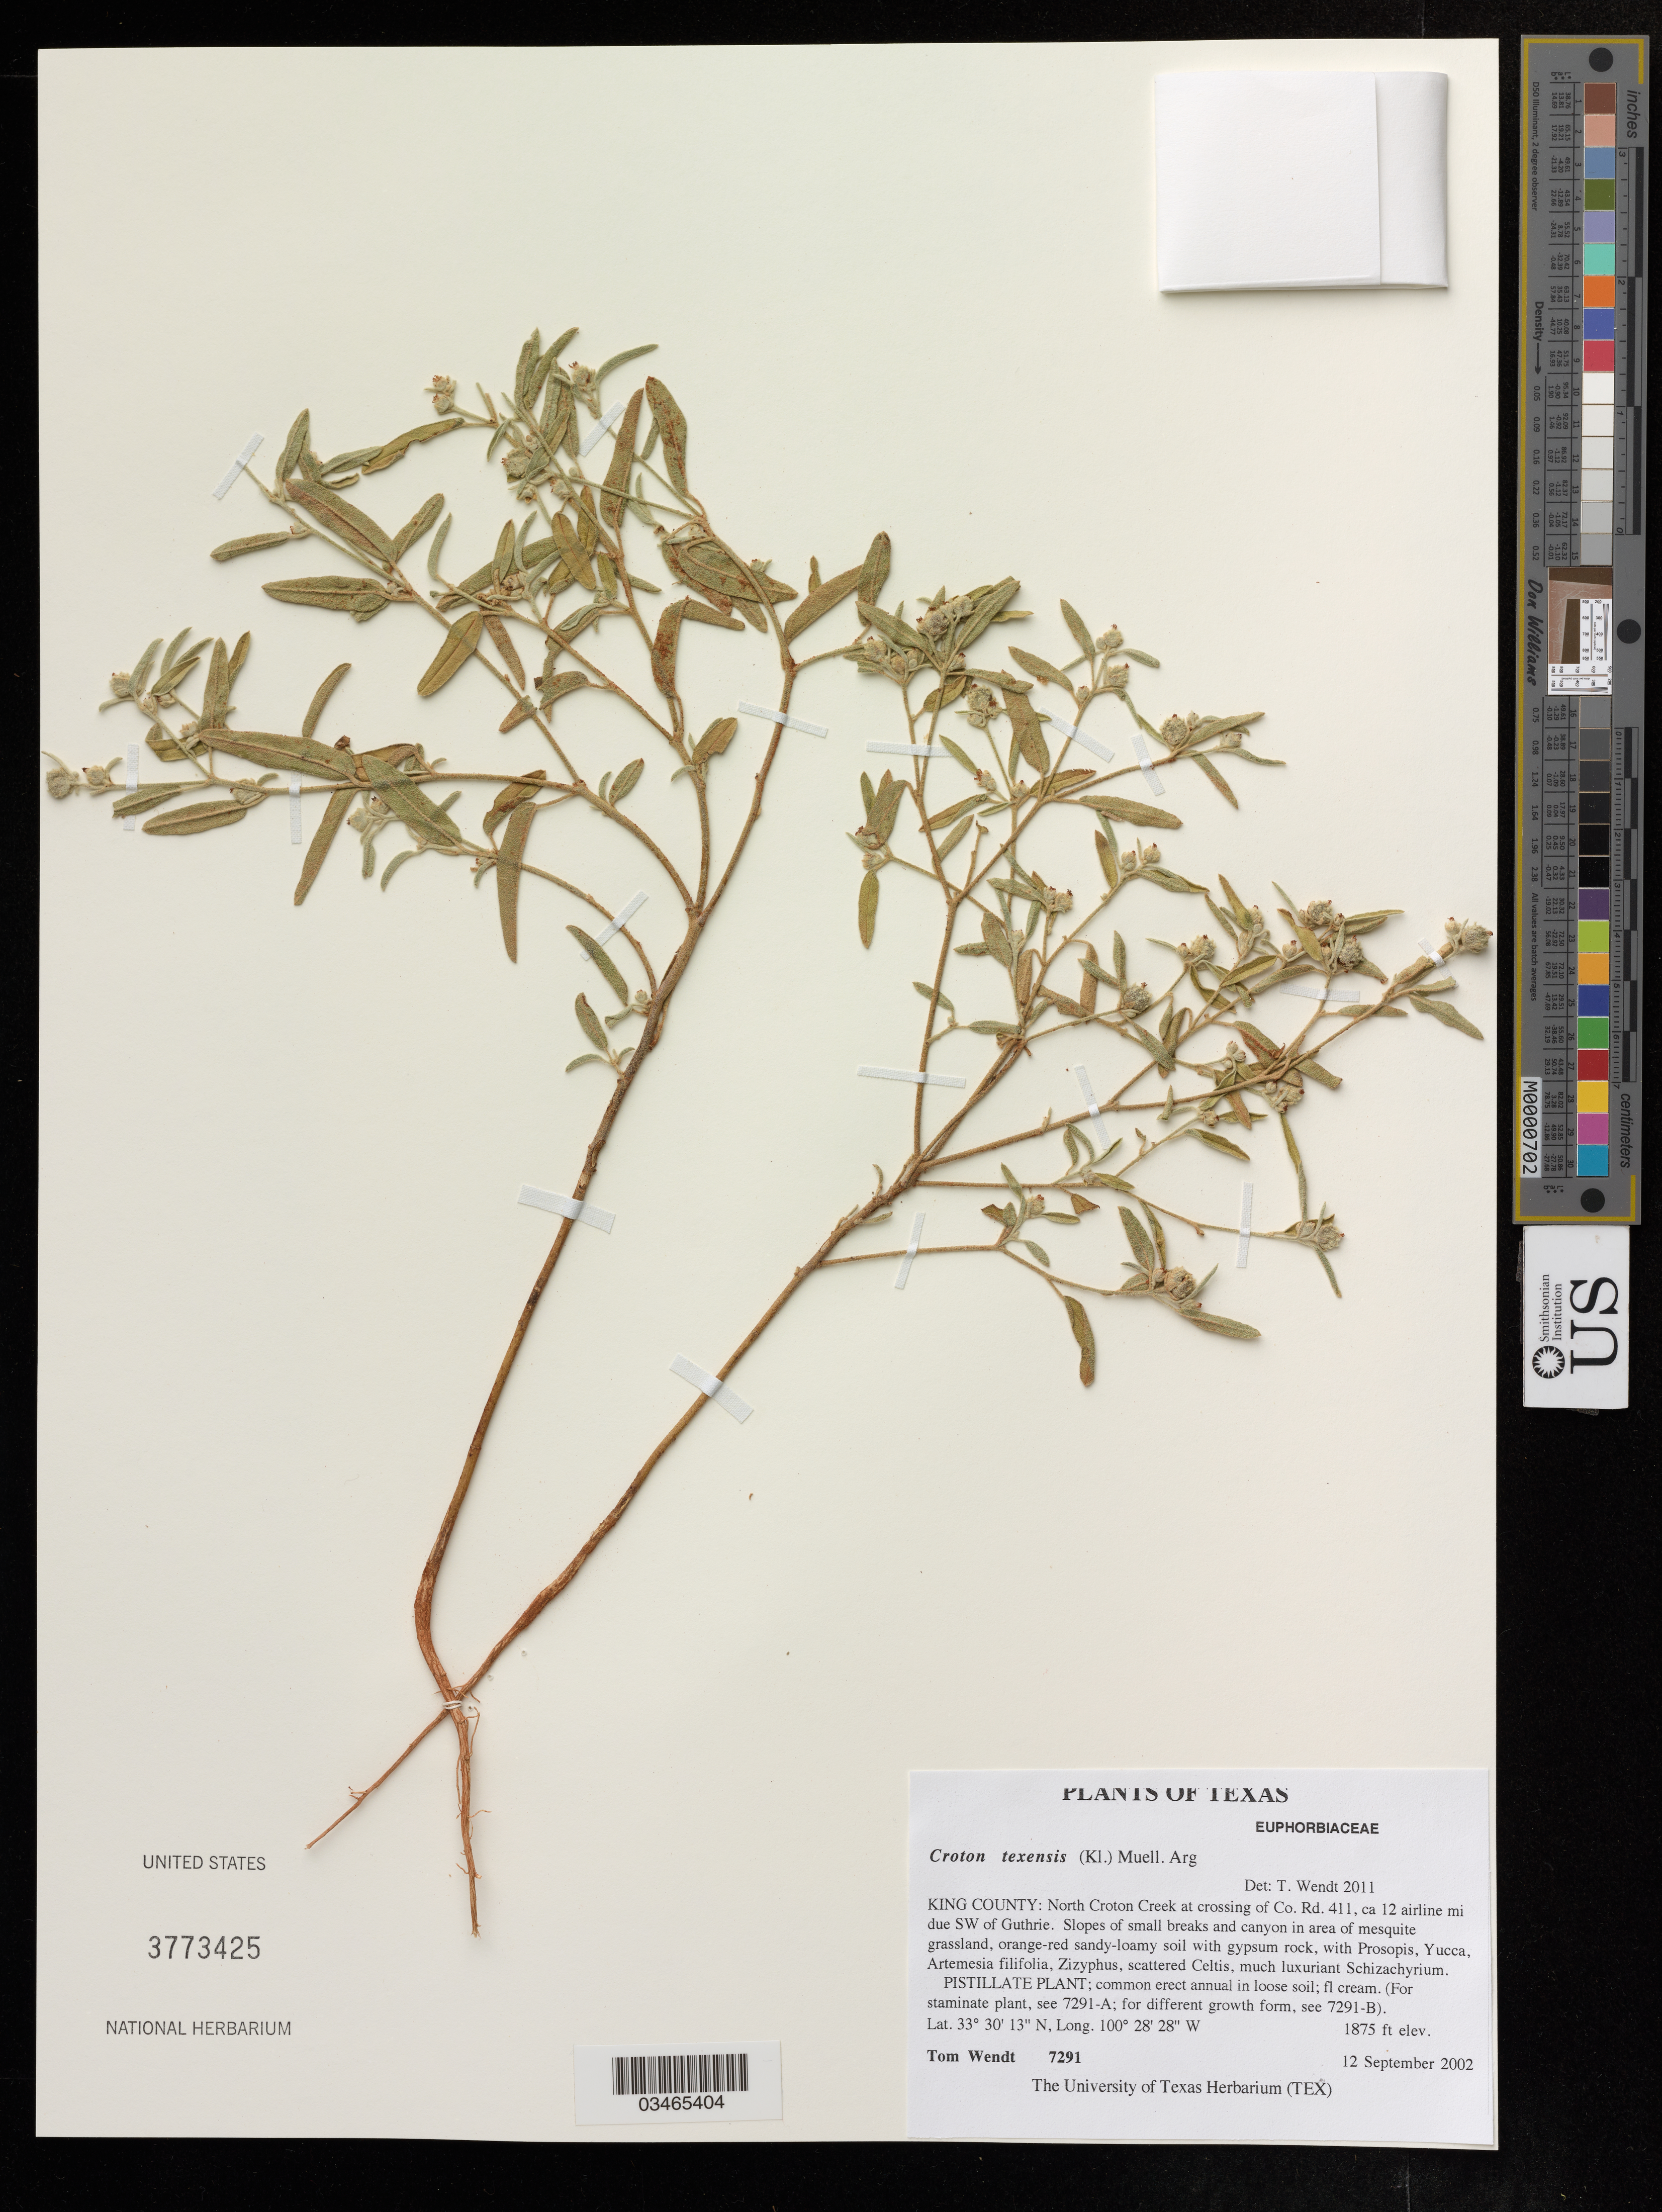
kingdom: Plantae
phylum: Tracheophyta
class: Magnoliopsida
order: Malpighiales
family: Euphorbiaceae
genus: Croton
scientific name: Croton texensis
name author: (Klotzsch) Müll. Arg.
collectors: T. Wendt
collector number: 7291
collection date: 2002-09-12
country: United States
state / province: Texas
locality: King County: North Croton Creek at crossing of Co. Rd. 411, ca 12 airline mi due SW of Guthrie.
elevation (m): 572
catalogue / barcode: US 3773425